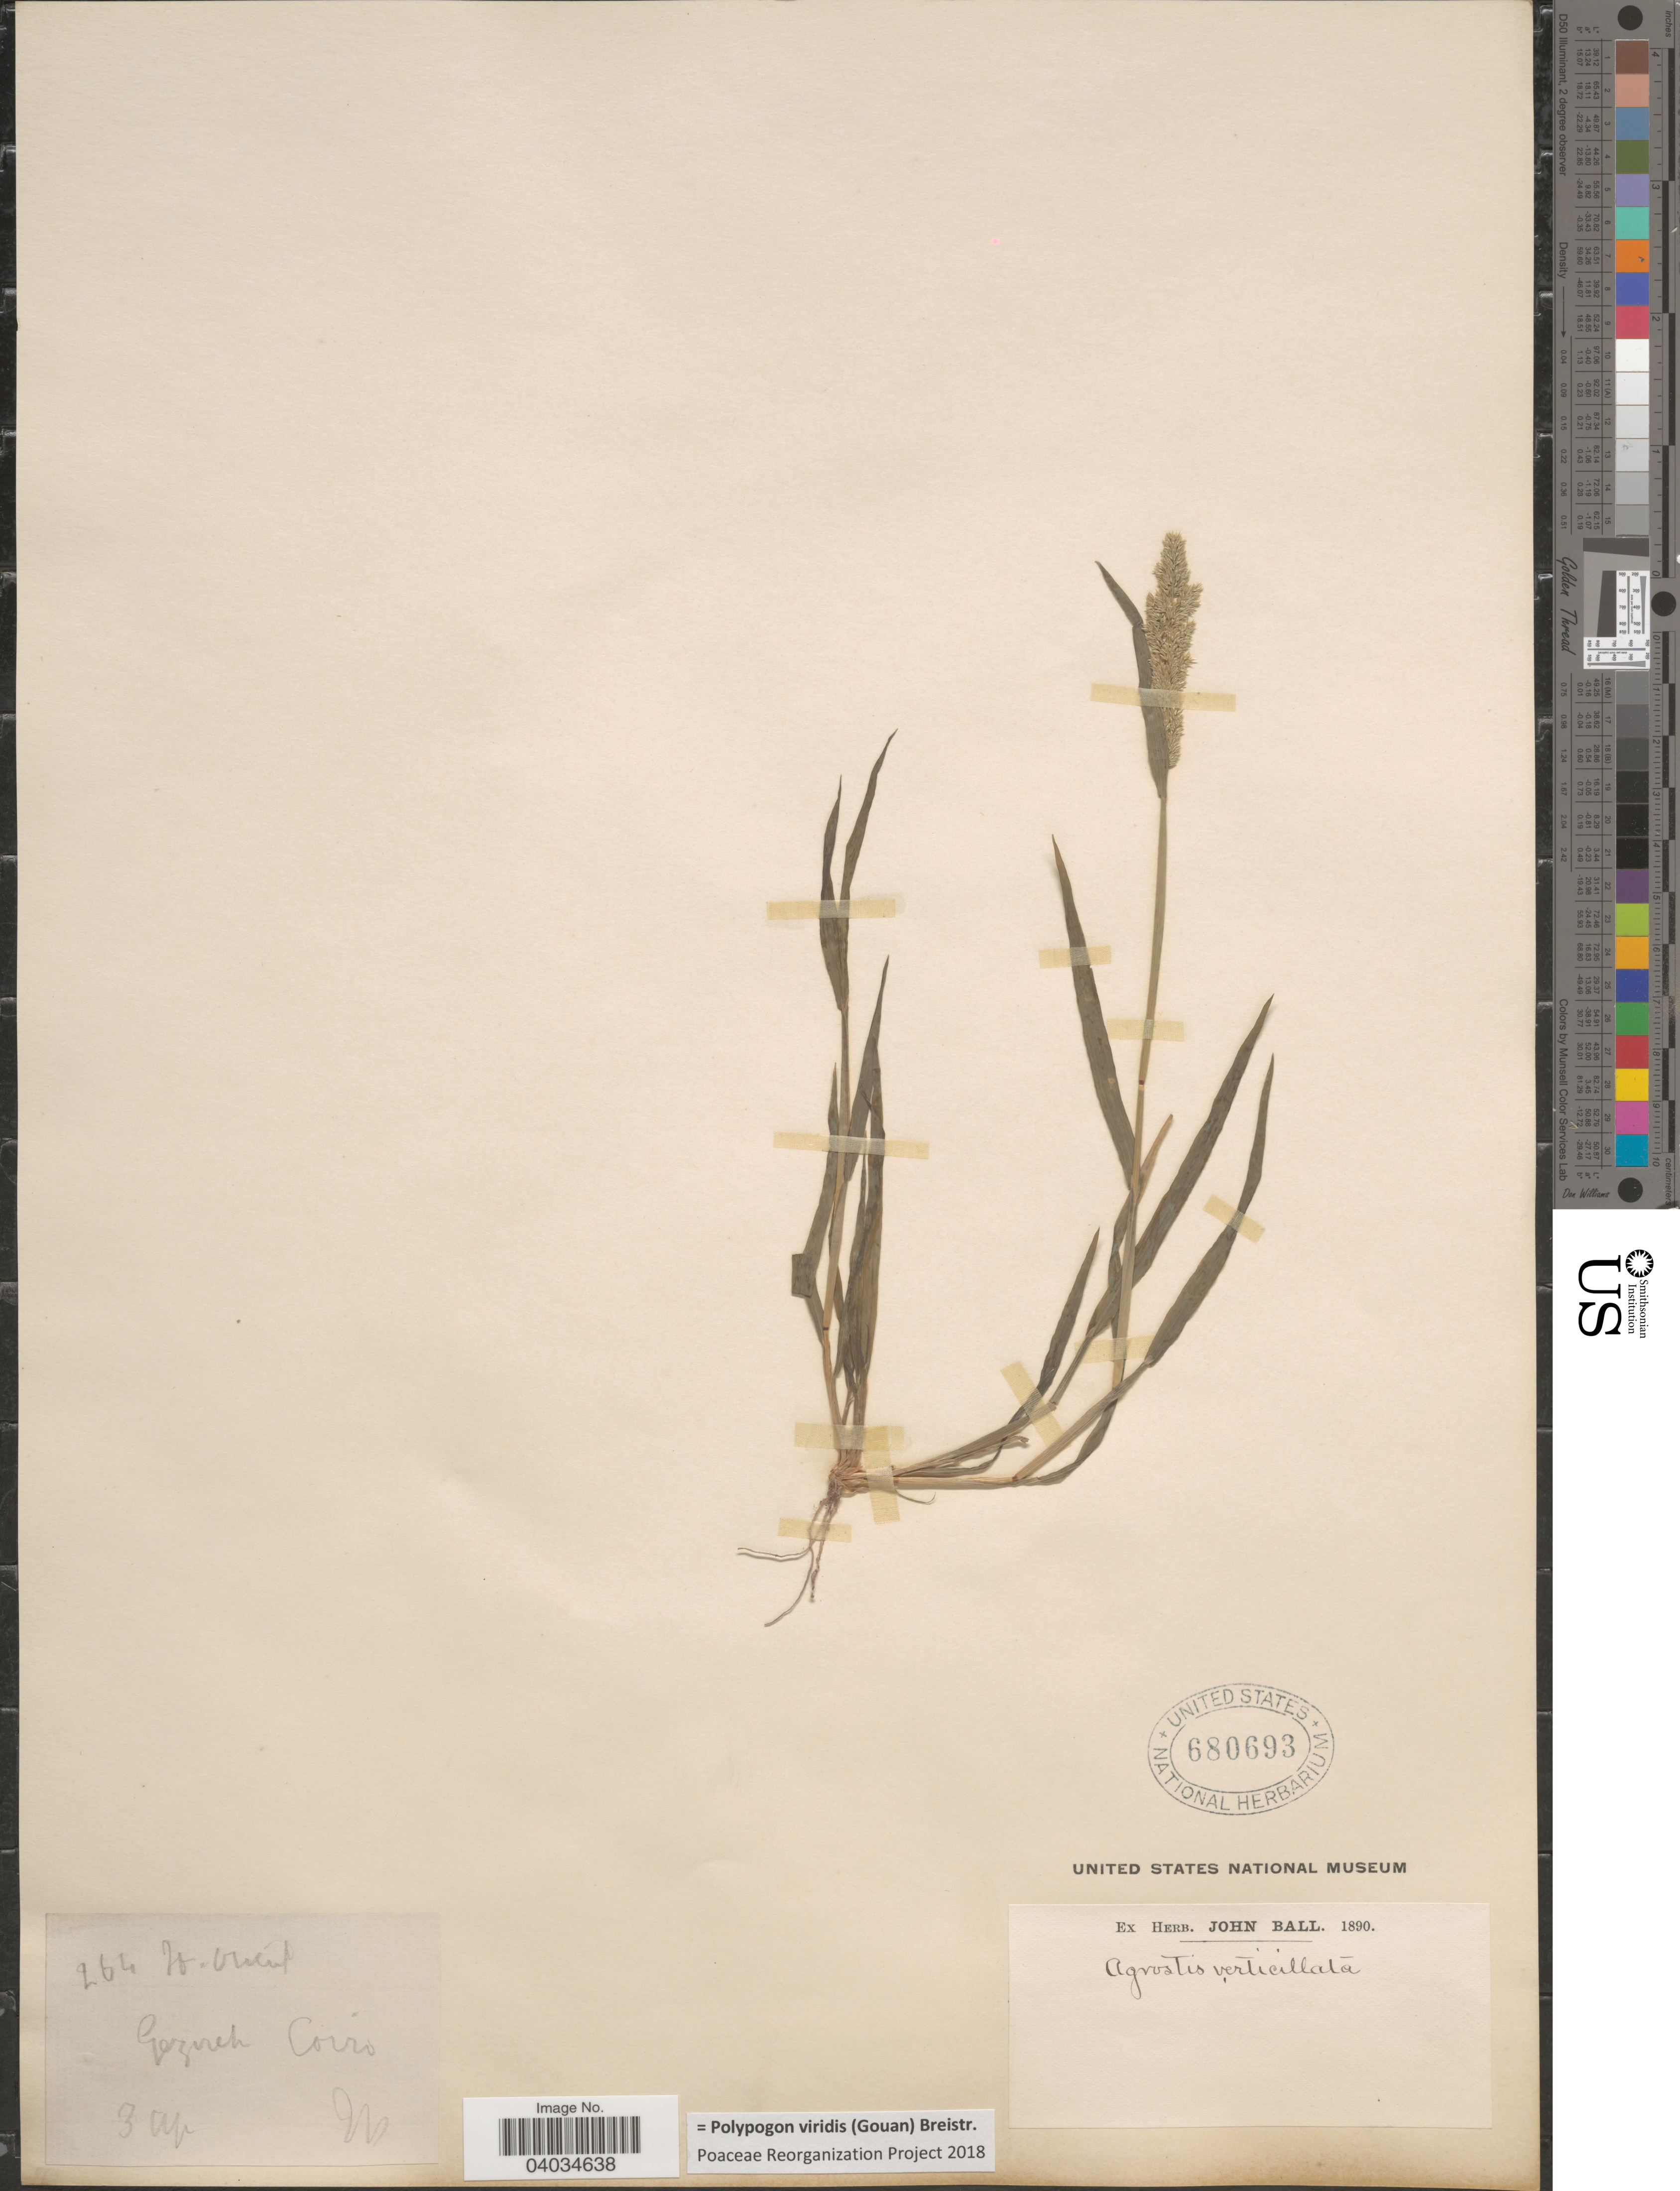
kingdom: Plantae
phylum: Tracheophyta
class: Liliopsida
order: Poales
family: Poaceae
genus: Polypogon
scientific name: Polypogon viridis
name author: (Gouan) Breistroffer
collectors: J. Ball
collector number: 264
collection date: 1890-04-03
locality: Gezicht Corro.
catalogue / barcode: US 680693